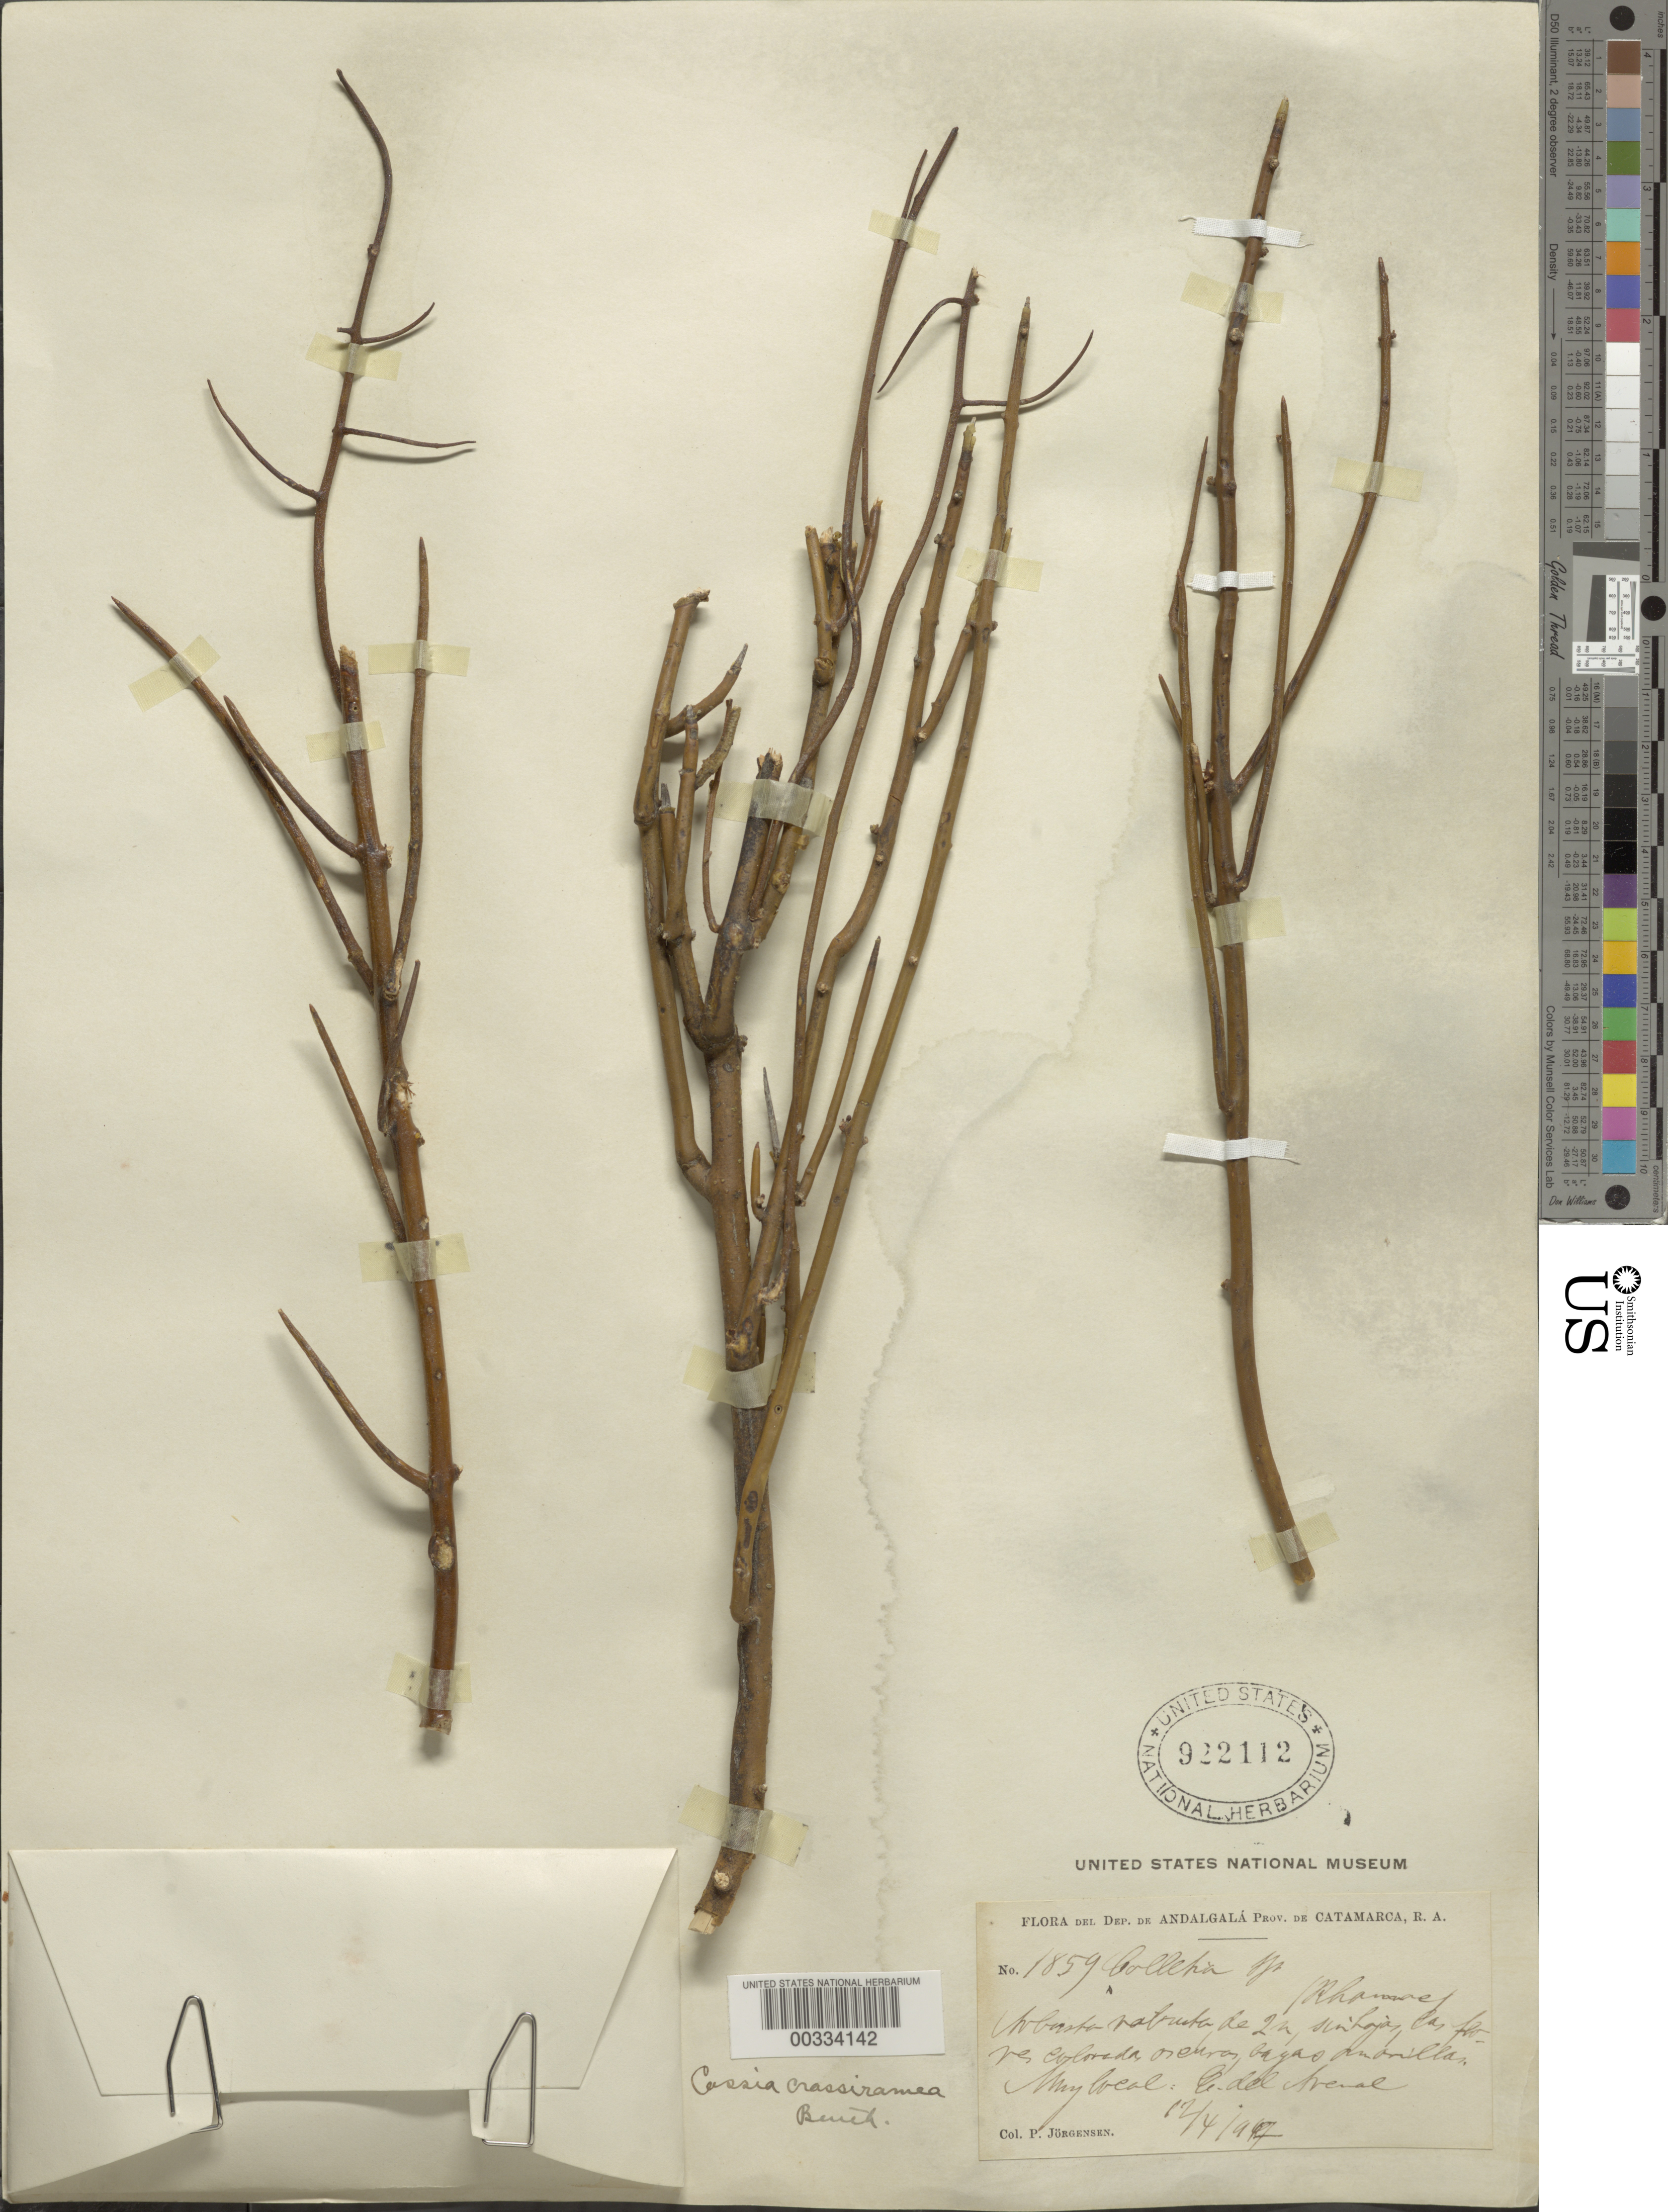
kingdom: Plantae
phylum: Tracheophyta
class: Magnoliopsida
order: Fabales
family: Fabaceae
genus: Senna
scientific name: Senna crassiramea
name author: (Benth.) H.S. Irwin & Barneby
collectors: P. Jorgensen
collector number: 1859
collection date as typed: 12 Apr 1897 or 04 Dec 1897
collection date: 1897-04-12 or 1897-12-04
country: Argentina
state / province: Catamarca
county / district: Andalgalá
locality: Arenal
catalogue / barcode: US 922112